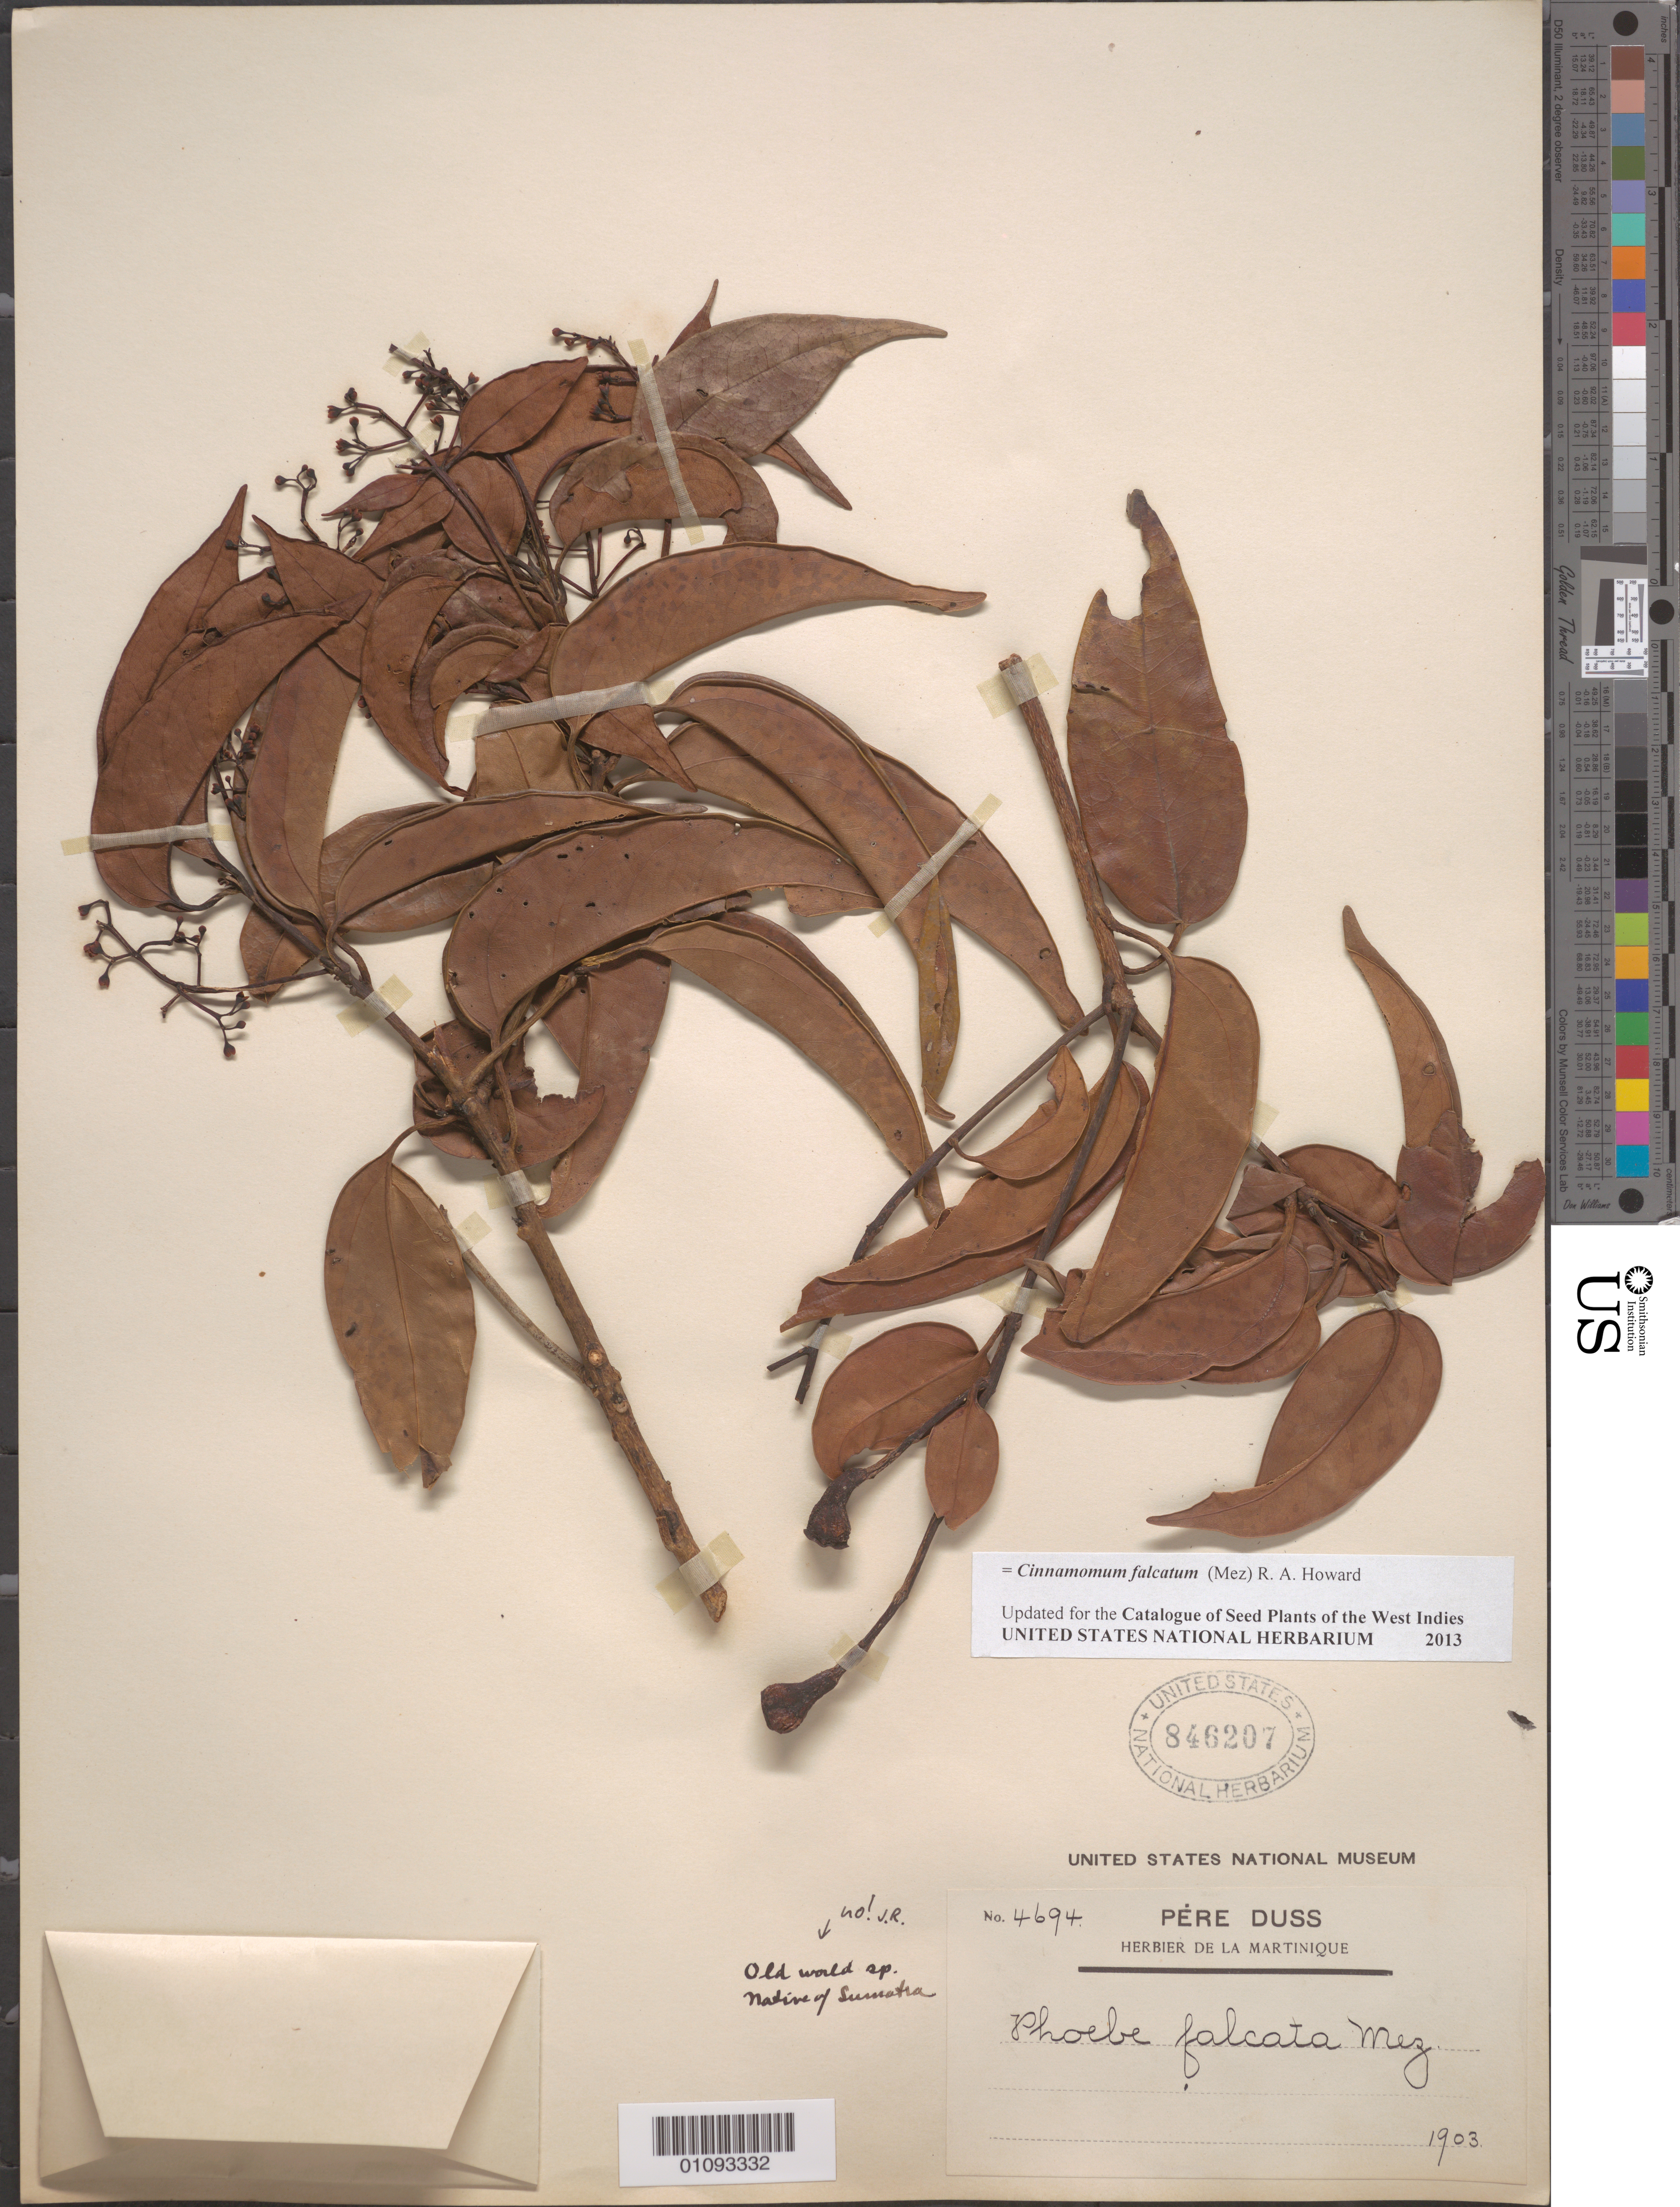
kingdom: Plantae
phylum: Tracheophyta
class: Magnoliopsida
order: Laurales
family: Lauraceae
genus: Cinnamomum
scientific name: Cinnamomum falcatum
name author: (Mez) R.A. Howard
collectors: Père Duss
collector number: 4694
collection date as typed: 1903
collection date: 1903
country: Martinique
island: Martinique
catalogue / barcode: US 846207